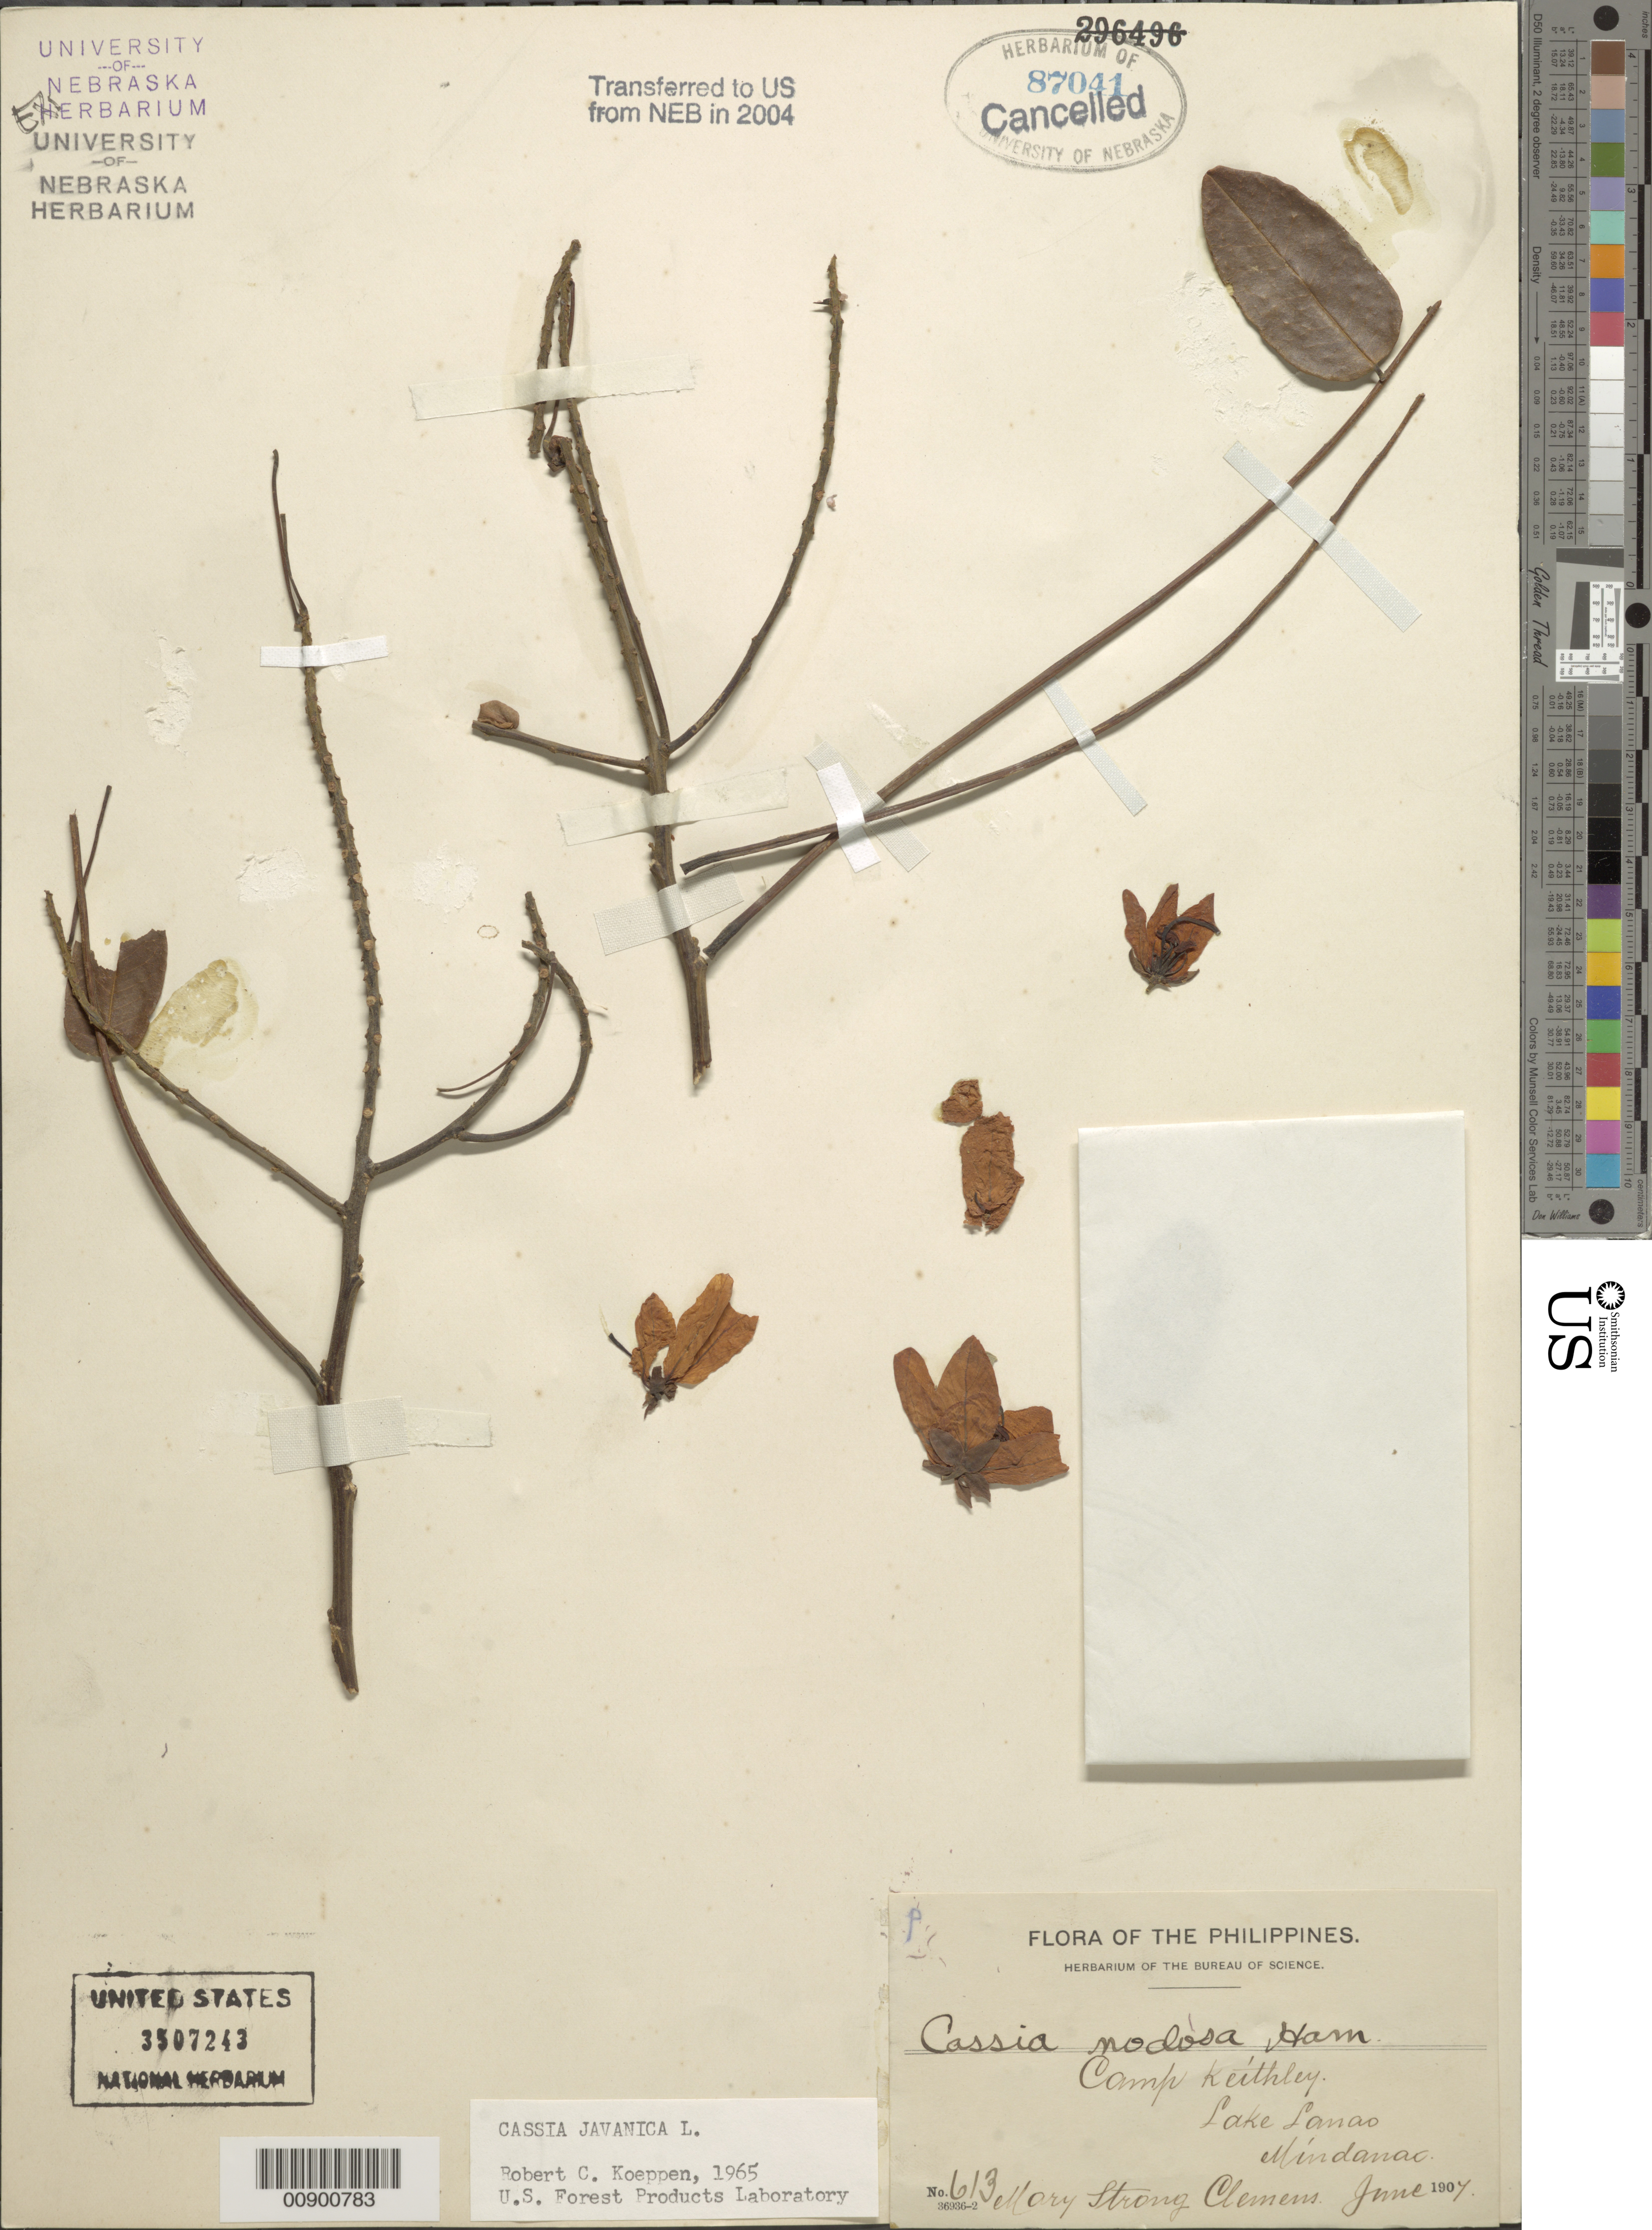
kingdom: Plantae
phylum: Tracheophyta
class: Magnoliopsida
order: Fabales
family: Fabaceae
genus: Cassia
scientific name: Cassia javanica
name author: L.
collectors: M. S. Clemens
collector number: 613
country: Philippines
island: Mindanao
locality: Camp Keithley, Lake Lanao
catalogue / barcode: US 3507243